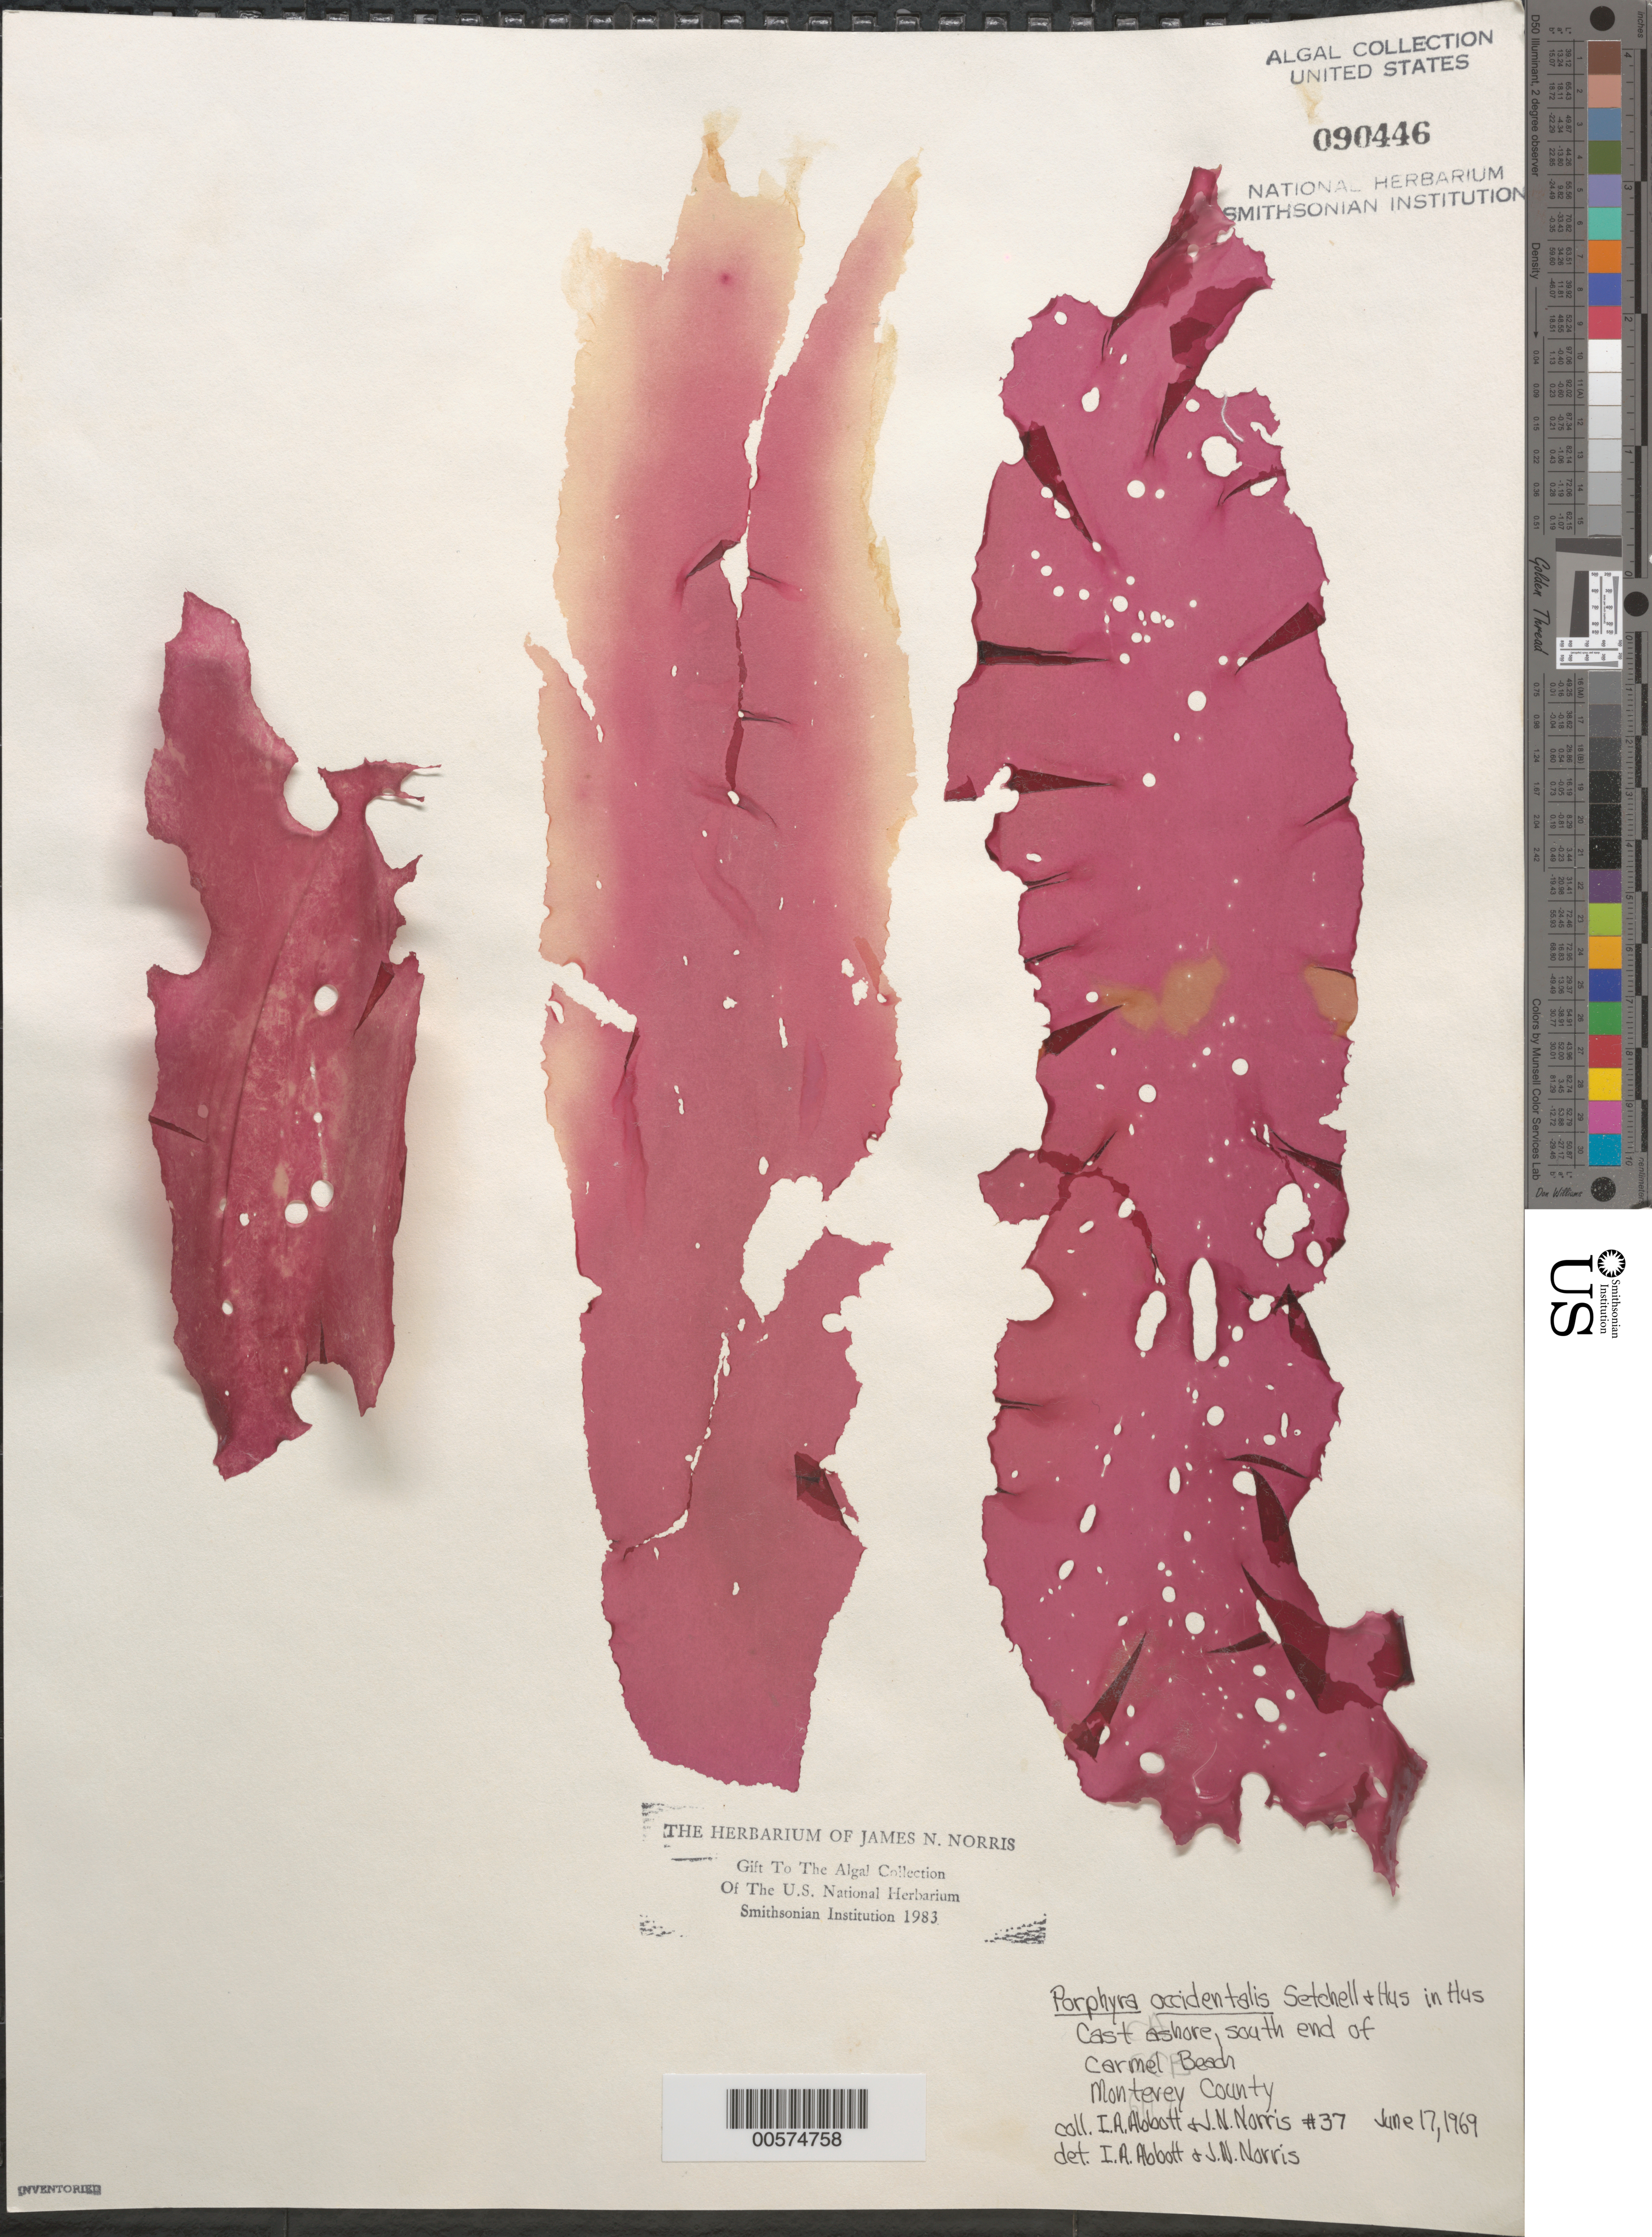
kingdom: Plantae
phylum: Rhodophyta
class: Bangiophyceae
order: Bangiales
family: Bangiaceae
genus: Porphyra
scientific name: Porphyra occidentalis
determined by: Abbott, I. A.; Norris, J. N.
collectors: I. A. Abbott & J. N. Norris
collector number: JN-37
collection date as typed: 17 Jun 1969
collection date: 1969-06-17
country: United States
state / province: California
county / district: Monterey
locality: Carmel Beach, south end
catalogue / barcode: US 90446